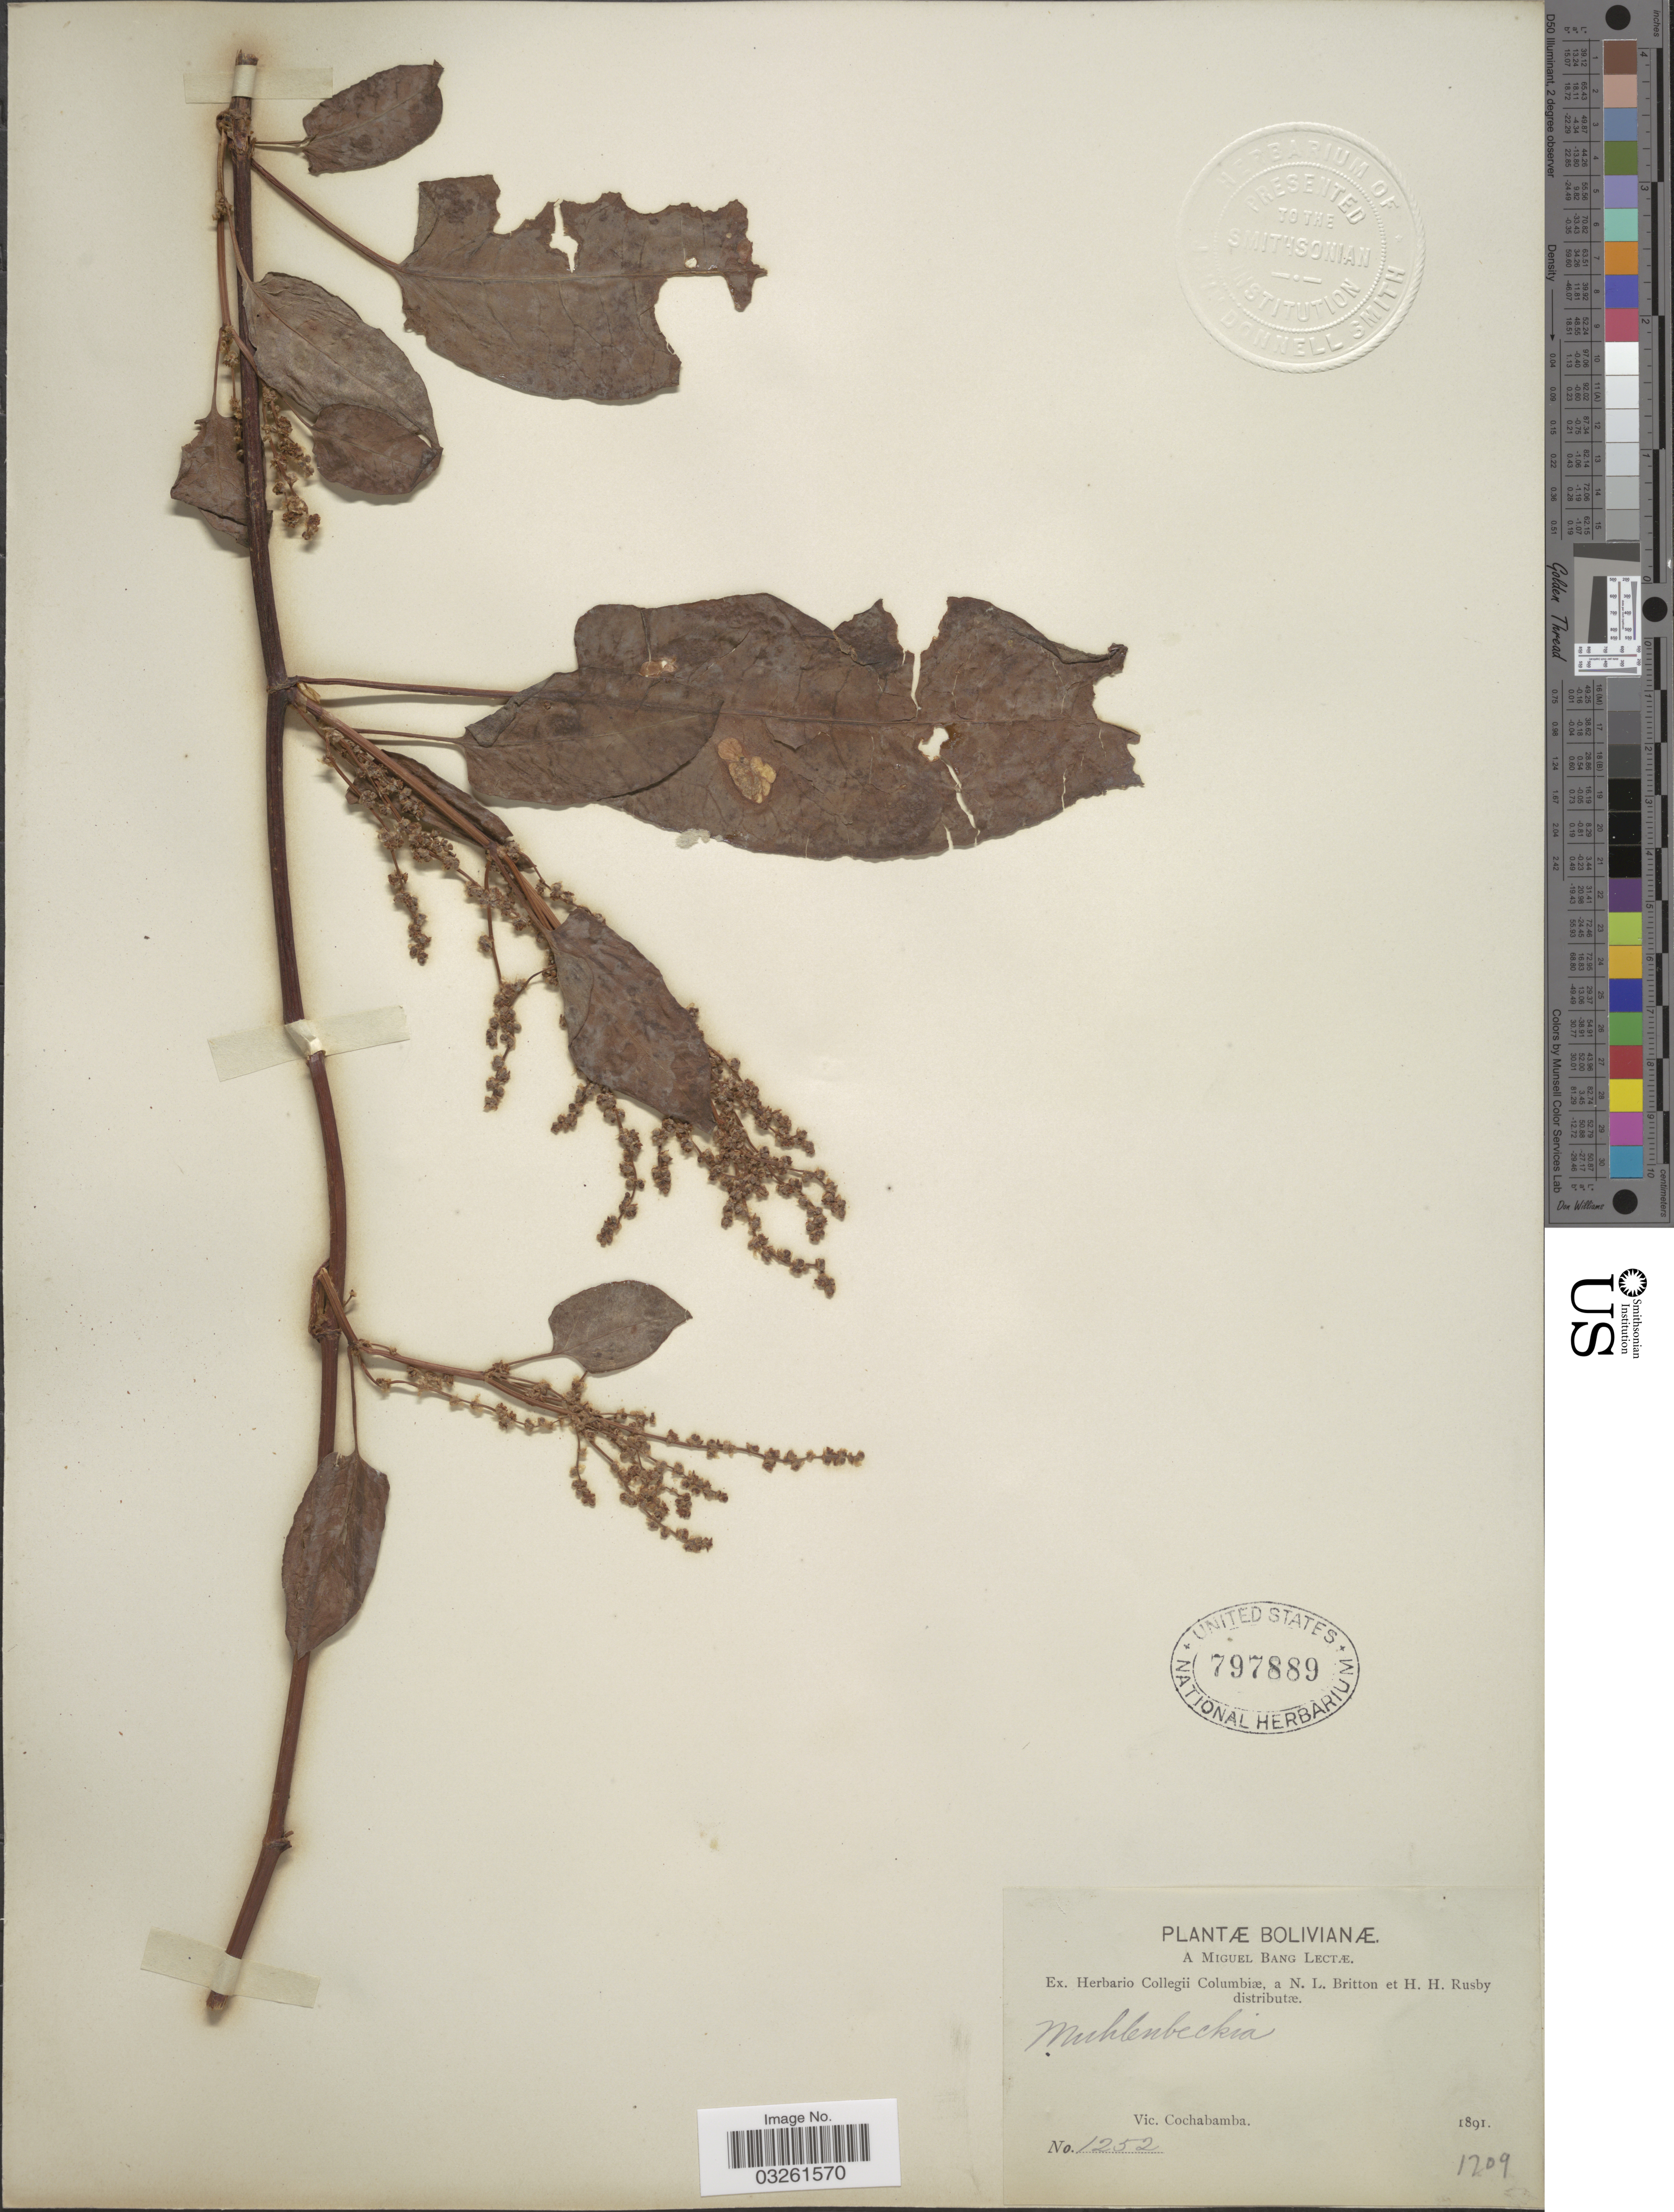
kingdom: Plantae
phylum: Tracheophyta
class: Magnoliopsida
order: Caryophyllales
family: Polygonaceae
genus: Muehlenbeckia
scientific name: Muehlenbeckia tamnifolia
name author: (Kunth) Meisn.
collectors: M. Bang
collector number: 1252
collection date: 1891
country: Bolivia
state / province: Cochabamba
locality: Vic. Cochabamba.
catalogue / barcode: US 797889